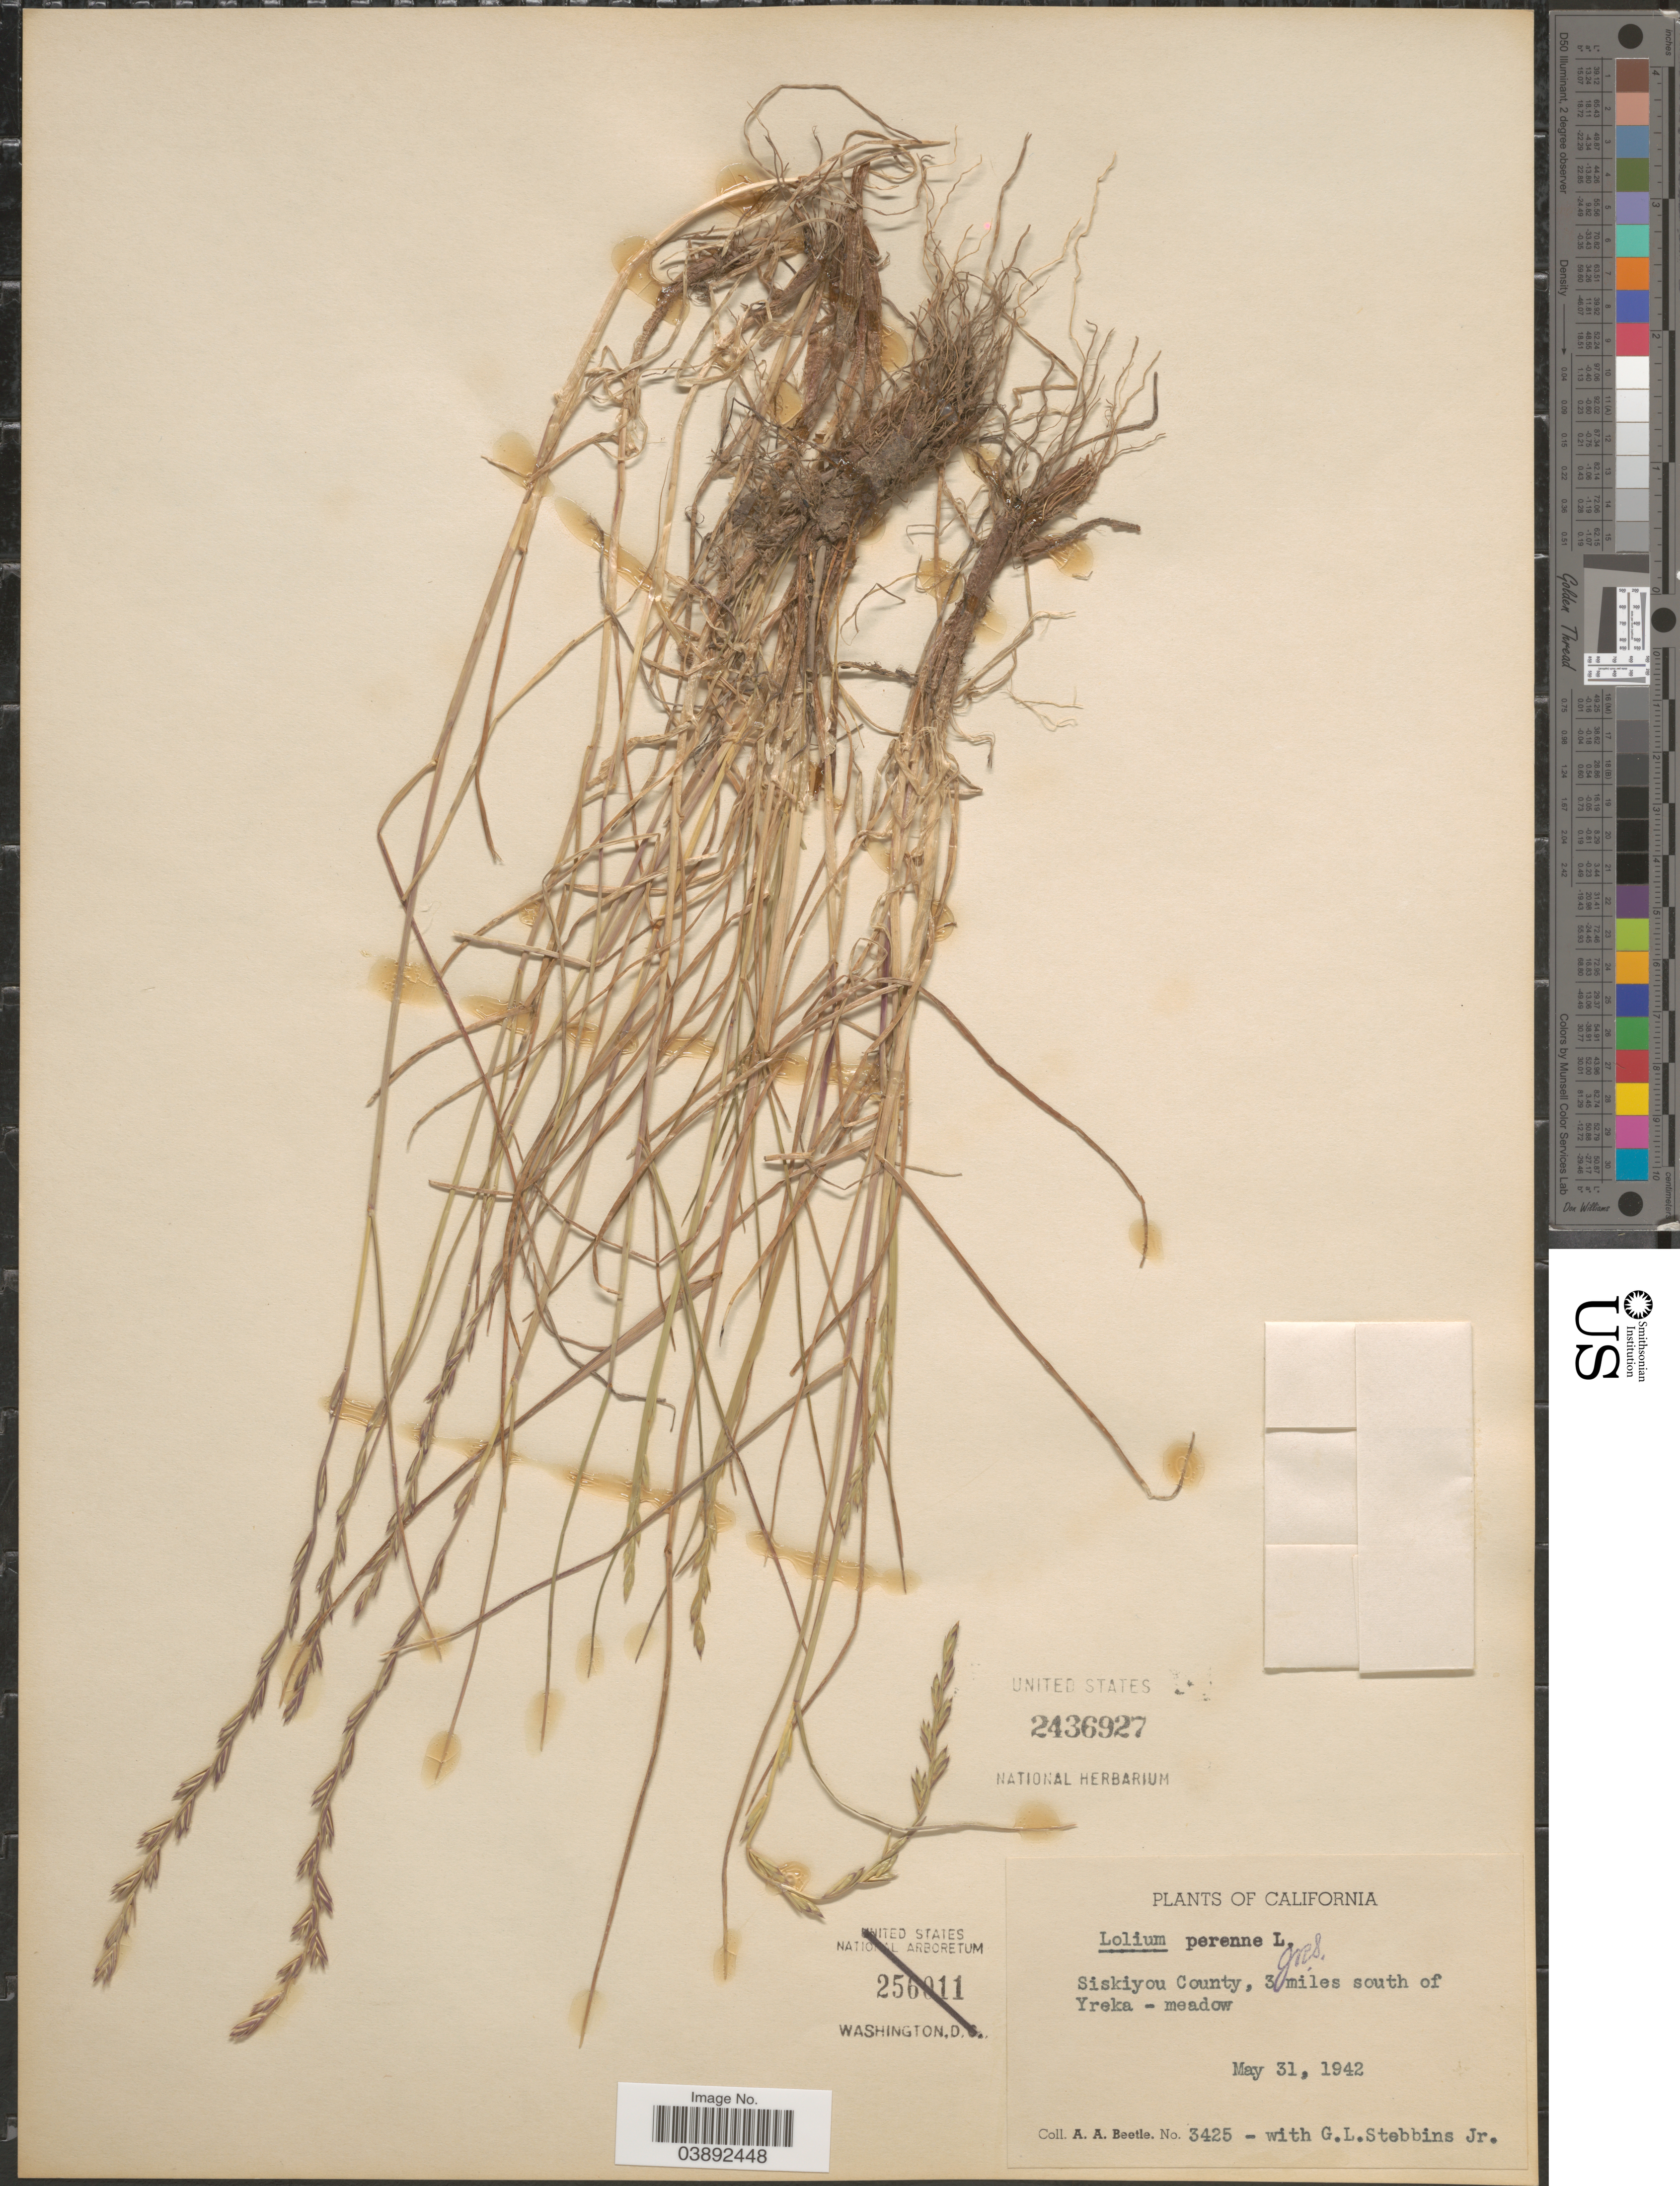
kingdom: Plantae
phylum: Tracheophyta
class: Liliopsida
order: Poales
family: Poaceae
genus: Lolium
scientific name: Lolium perenne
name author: L.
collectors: A. A. Beetle & G. L. Stebbins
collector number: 3425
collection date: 1942-05-31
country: United States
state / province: California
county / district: Siskiyou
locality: Siskiyou County, 3 miles south of Yreka.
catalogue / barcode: US 2436927